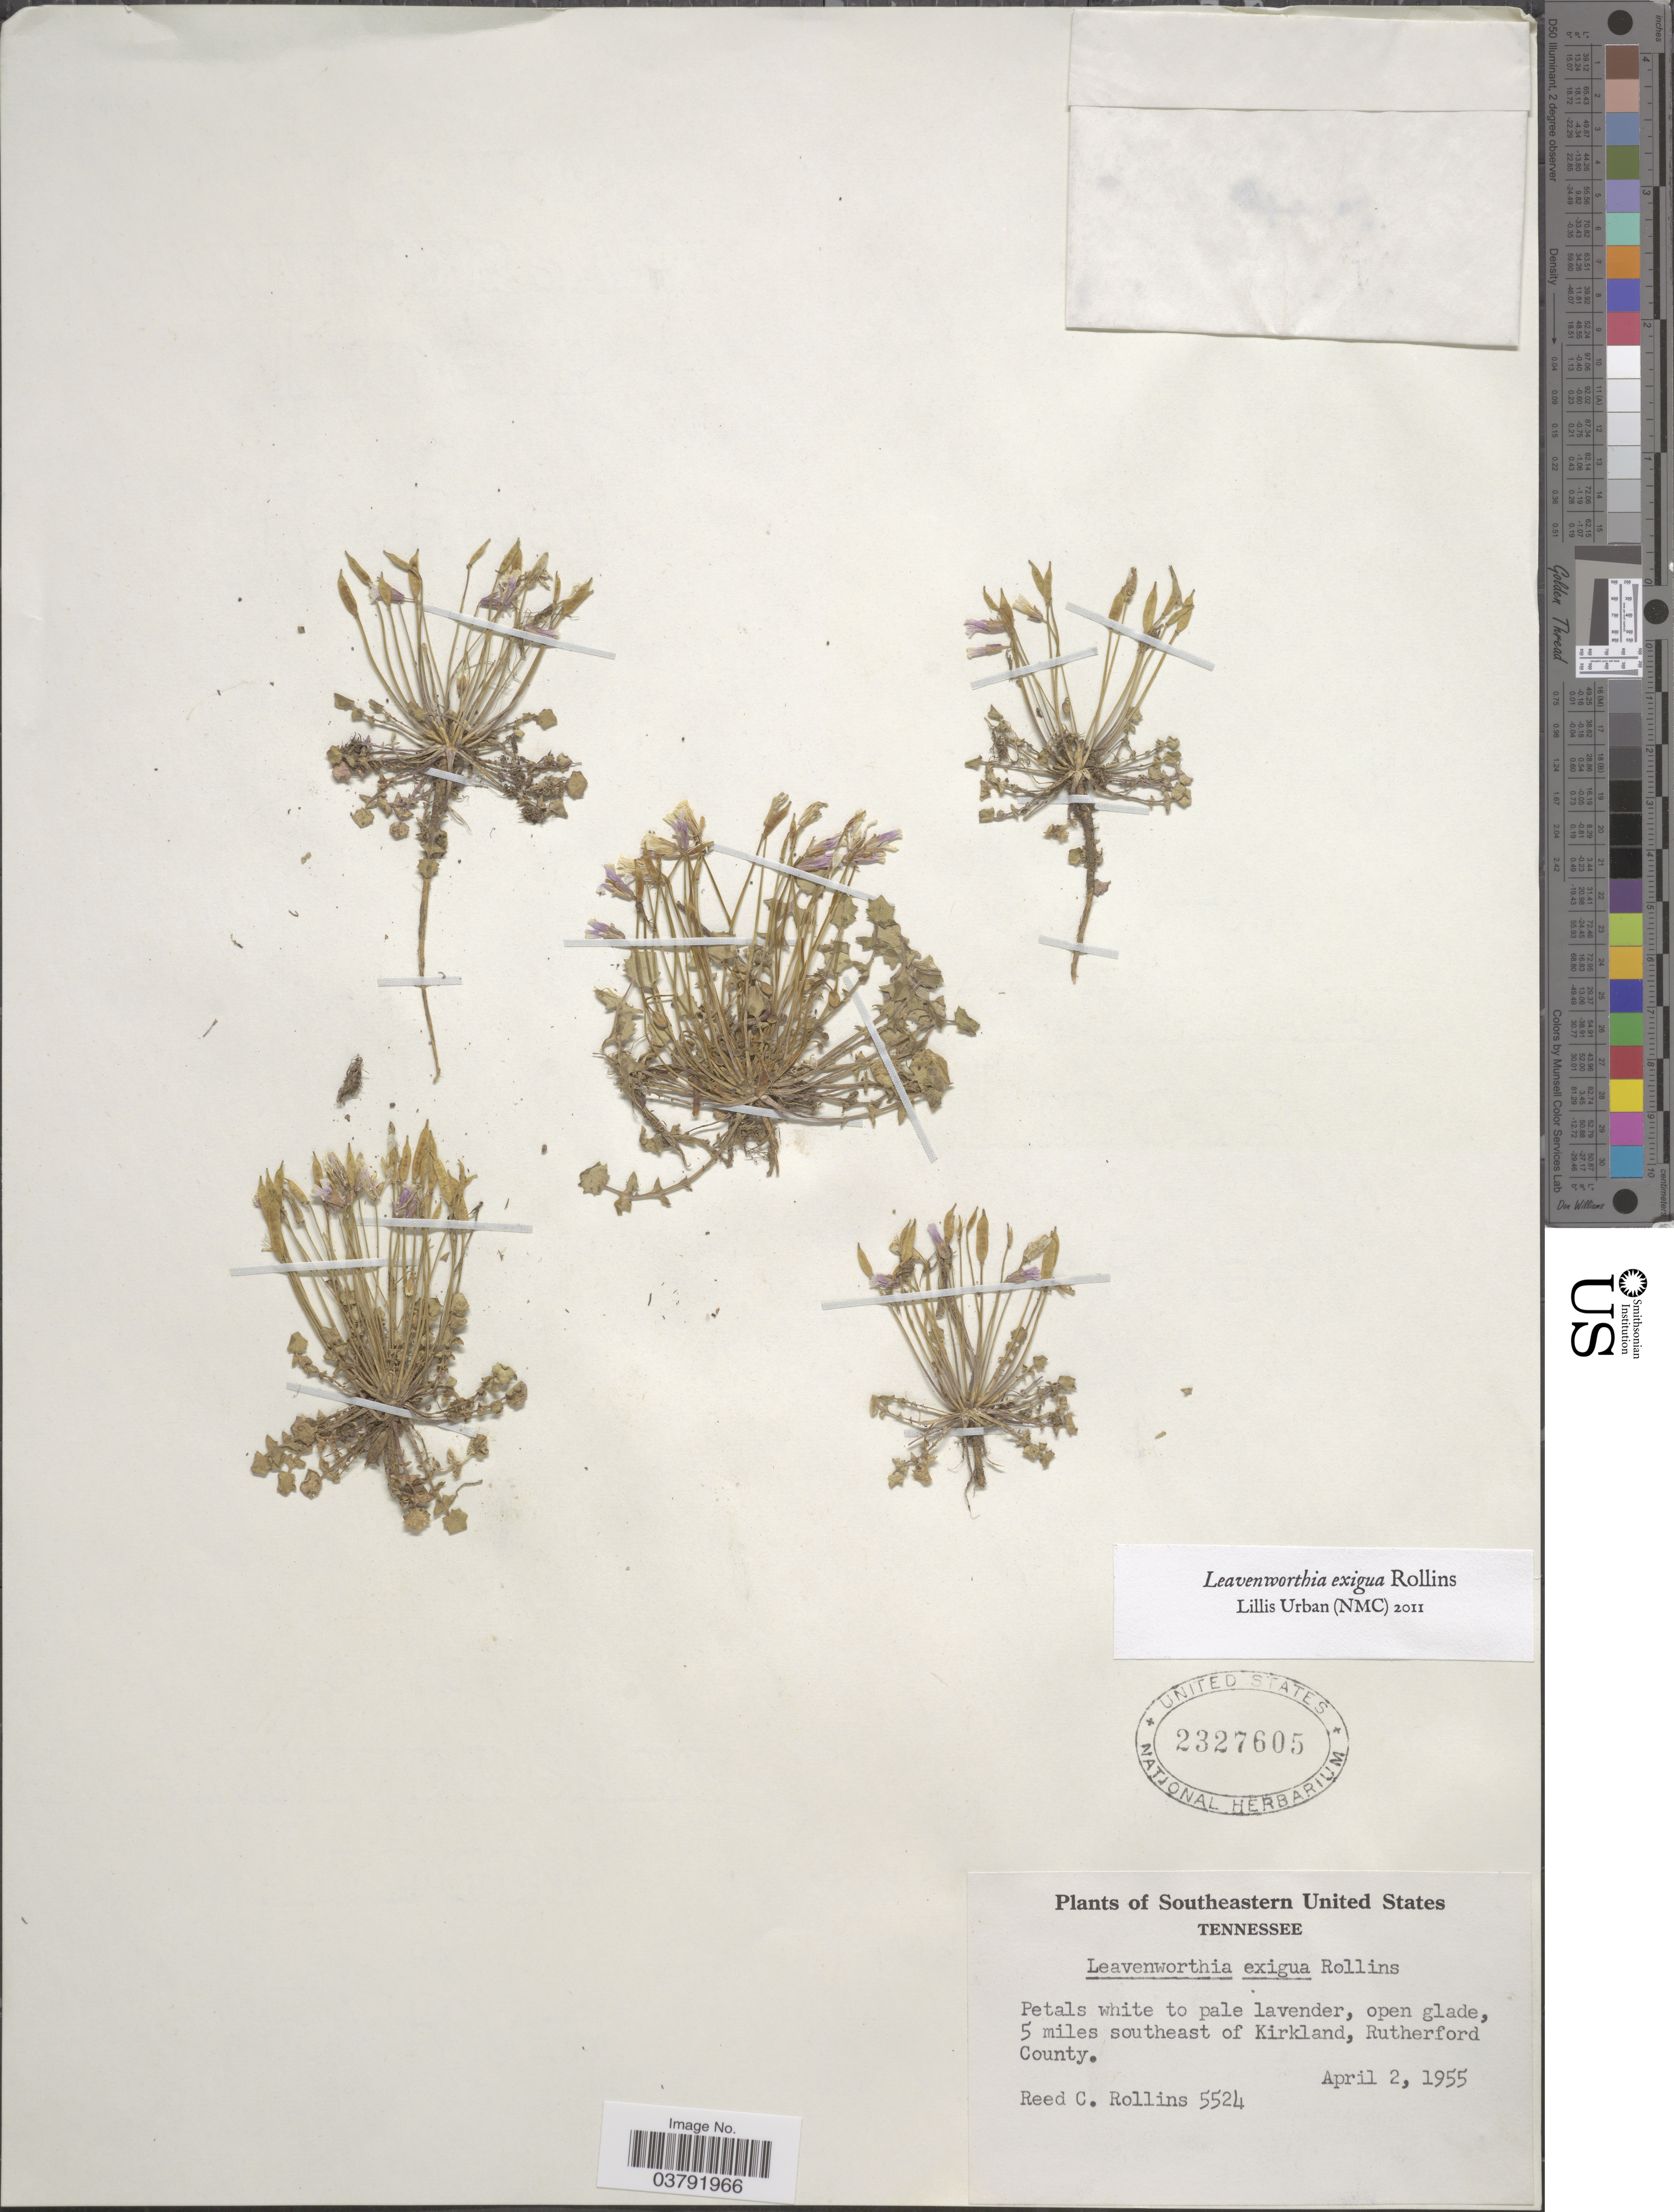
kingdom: Plantae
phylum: Tracheophyta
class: Magnoliopsida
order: Brassicales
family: Brassicaceae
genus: Leavenworthia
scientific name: Leavenworthia exigua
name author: Rollins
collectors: R. C. Rollins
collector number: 5524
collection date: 1955-04-02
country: United States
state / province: Tennessee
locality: Southeastern United States. 5 miles southeast of Kirkland, Rutherford County.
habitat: open glade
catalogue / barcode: US 2327605